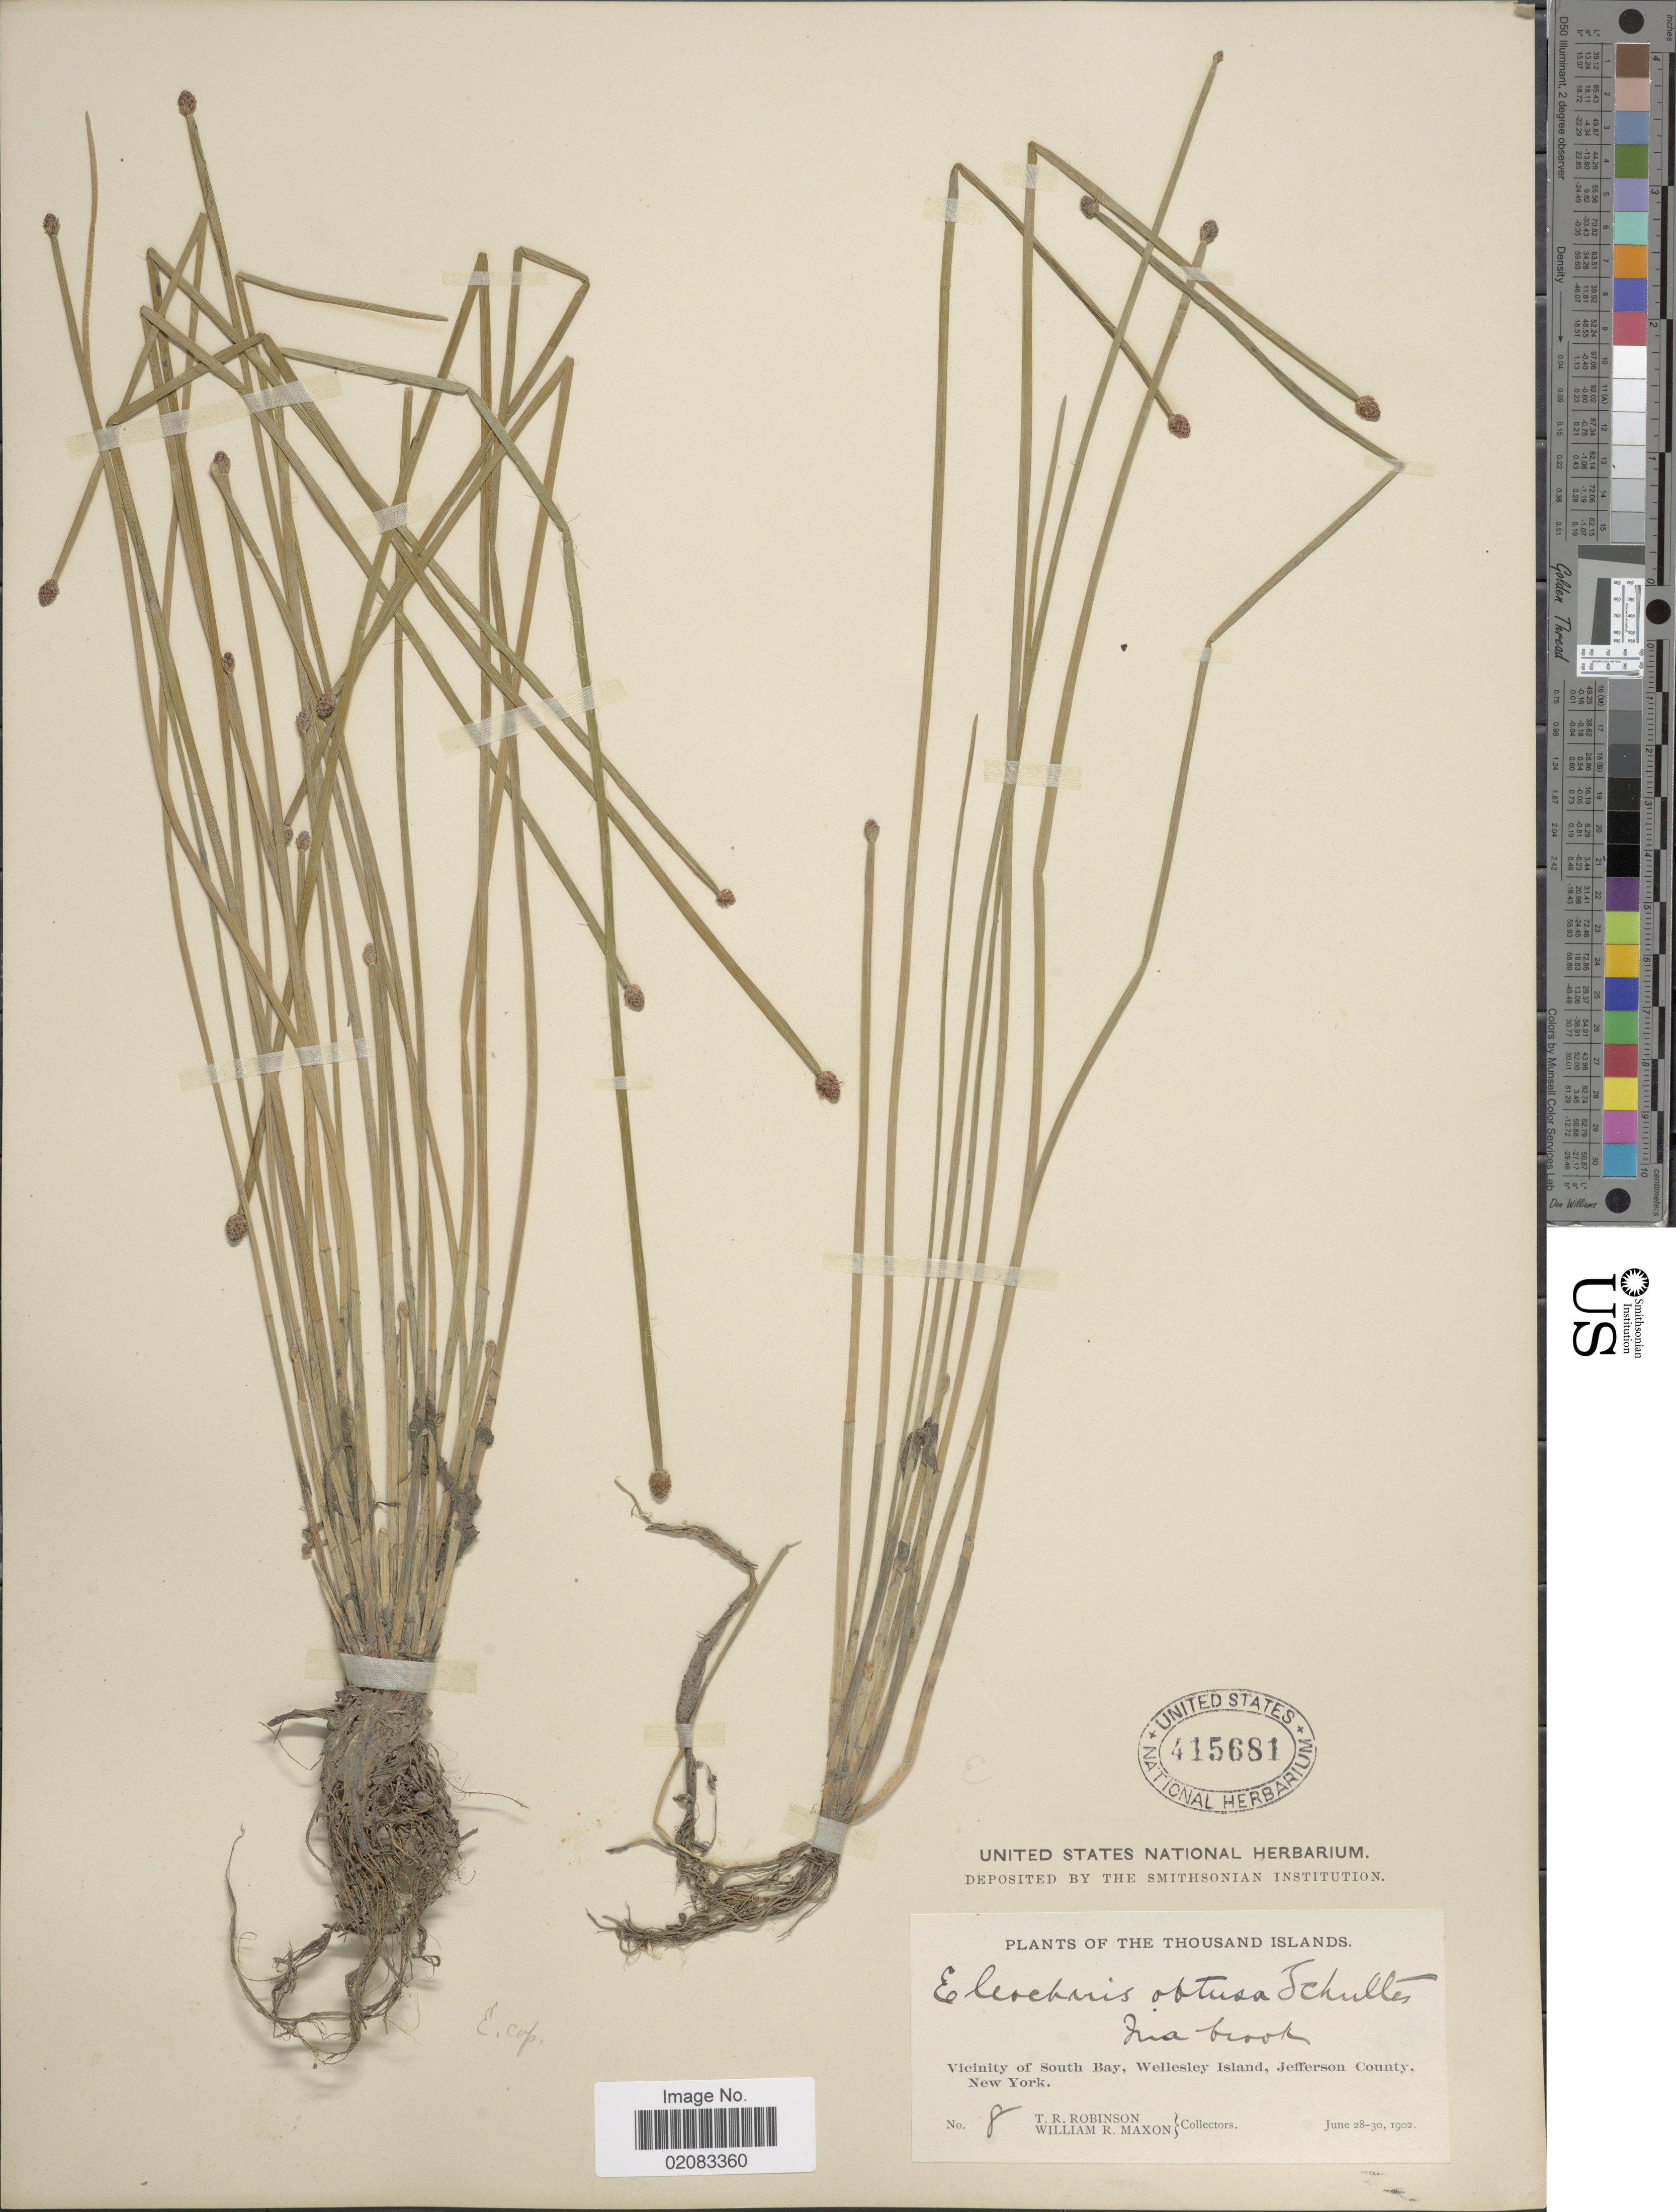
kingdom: Plantae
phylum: Tracheophyta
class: Liliopsida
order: Poales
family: Cyperaceae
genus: Eleocharis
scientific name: Eleocharis obtusa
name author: (Willd.) Schult.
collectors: T. R. Robinson & W. R. Maxon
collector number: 8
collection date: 1902-06-28/1902-06-30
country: United States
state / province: New York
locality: The Thousand Islands, Vicinity of South Bay, Wellesley Island, Jefferson County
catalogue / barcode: US 415681